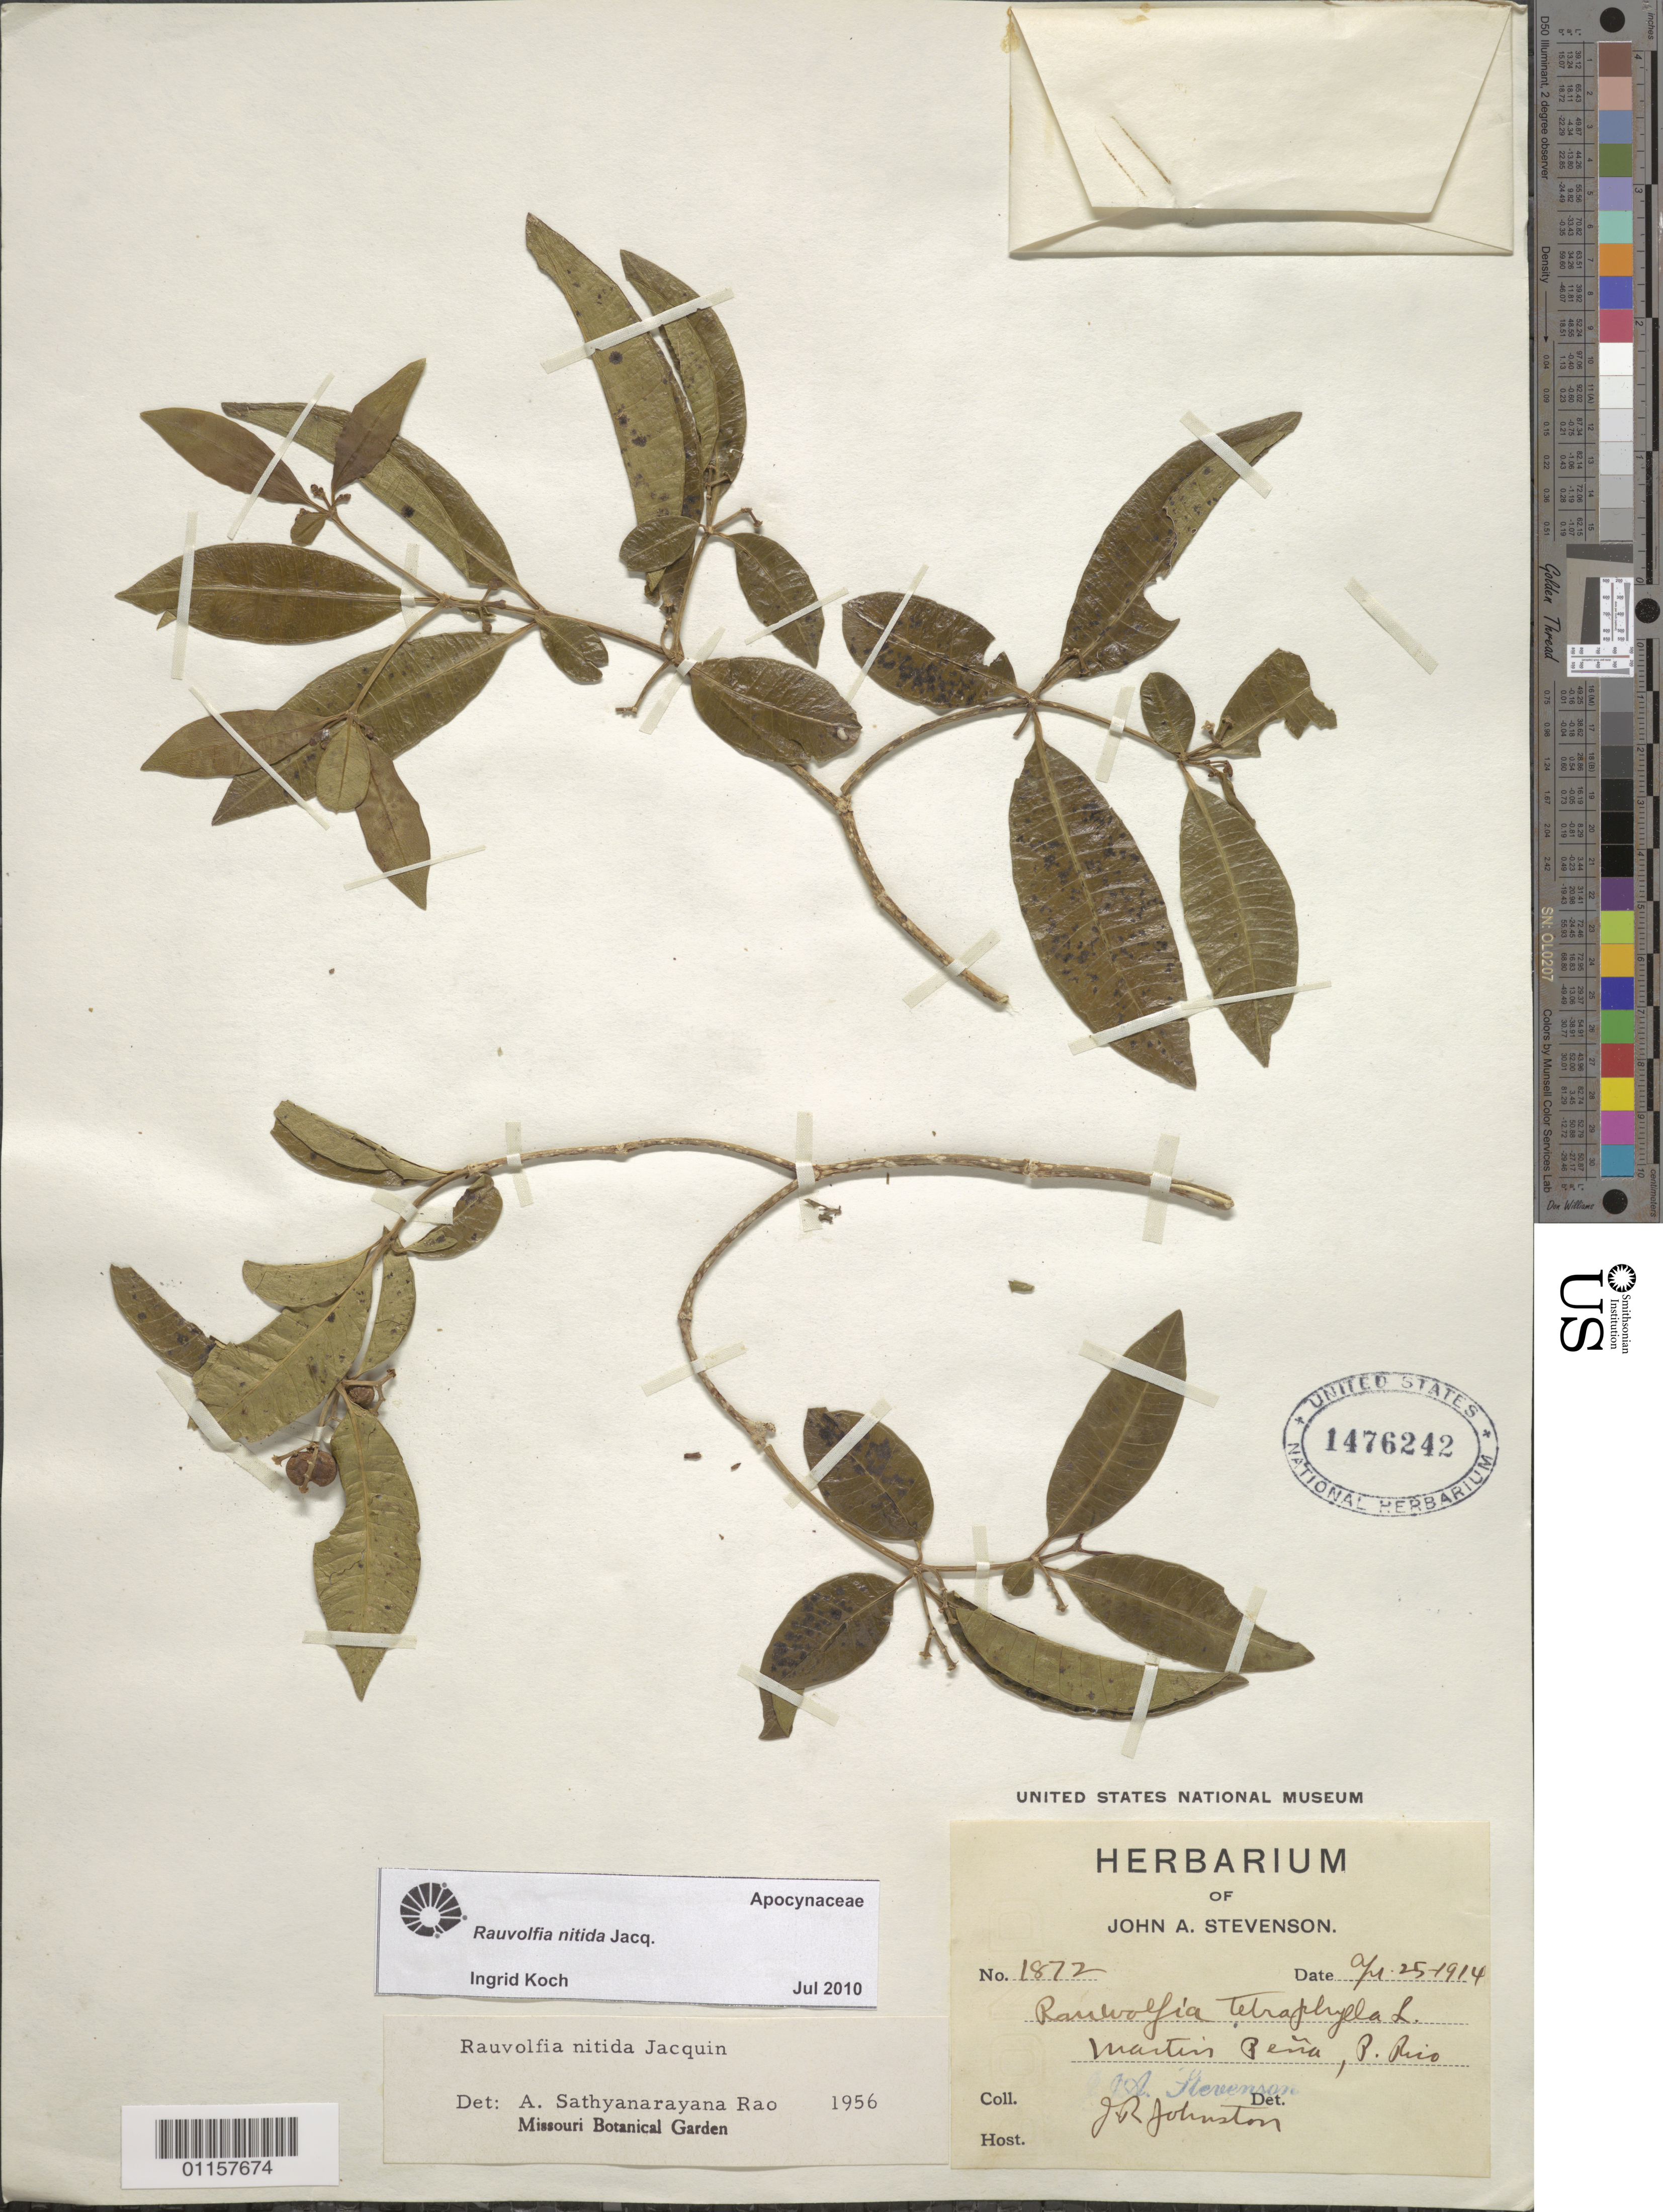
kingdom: Plantae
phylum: Tracheophyta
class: Magnoliopsida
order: Gentianales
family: Apocynaceae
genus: Rauvolfia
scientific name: Rauvolfia nitida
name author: Jacq.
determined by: Koch, I.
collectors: J. Stevenson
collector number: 1872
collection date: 1914-04-25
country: Puerto Rico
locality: Martin Peña.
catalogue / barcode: US 1476242